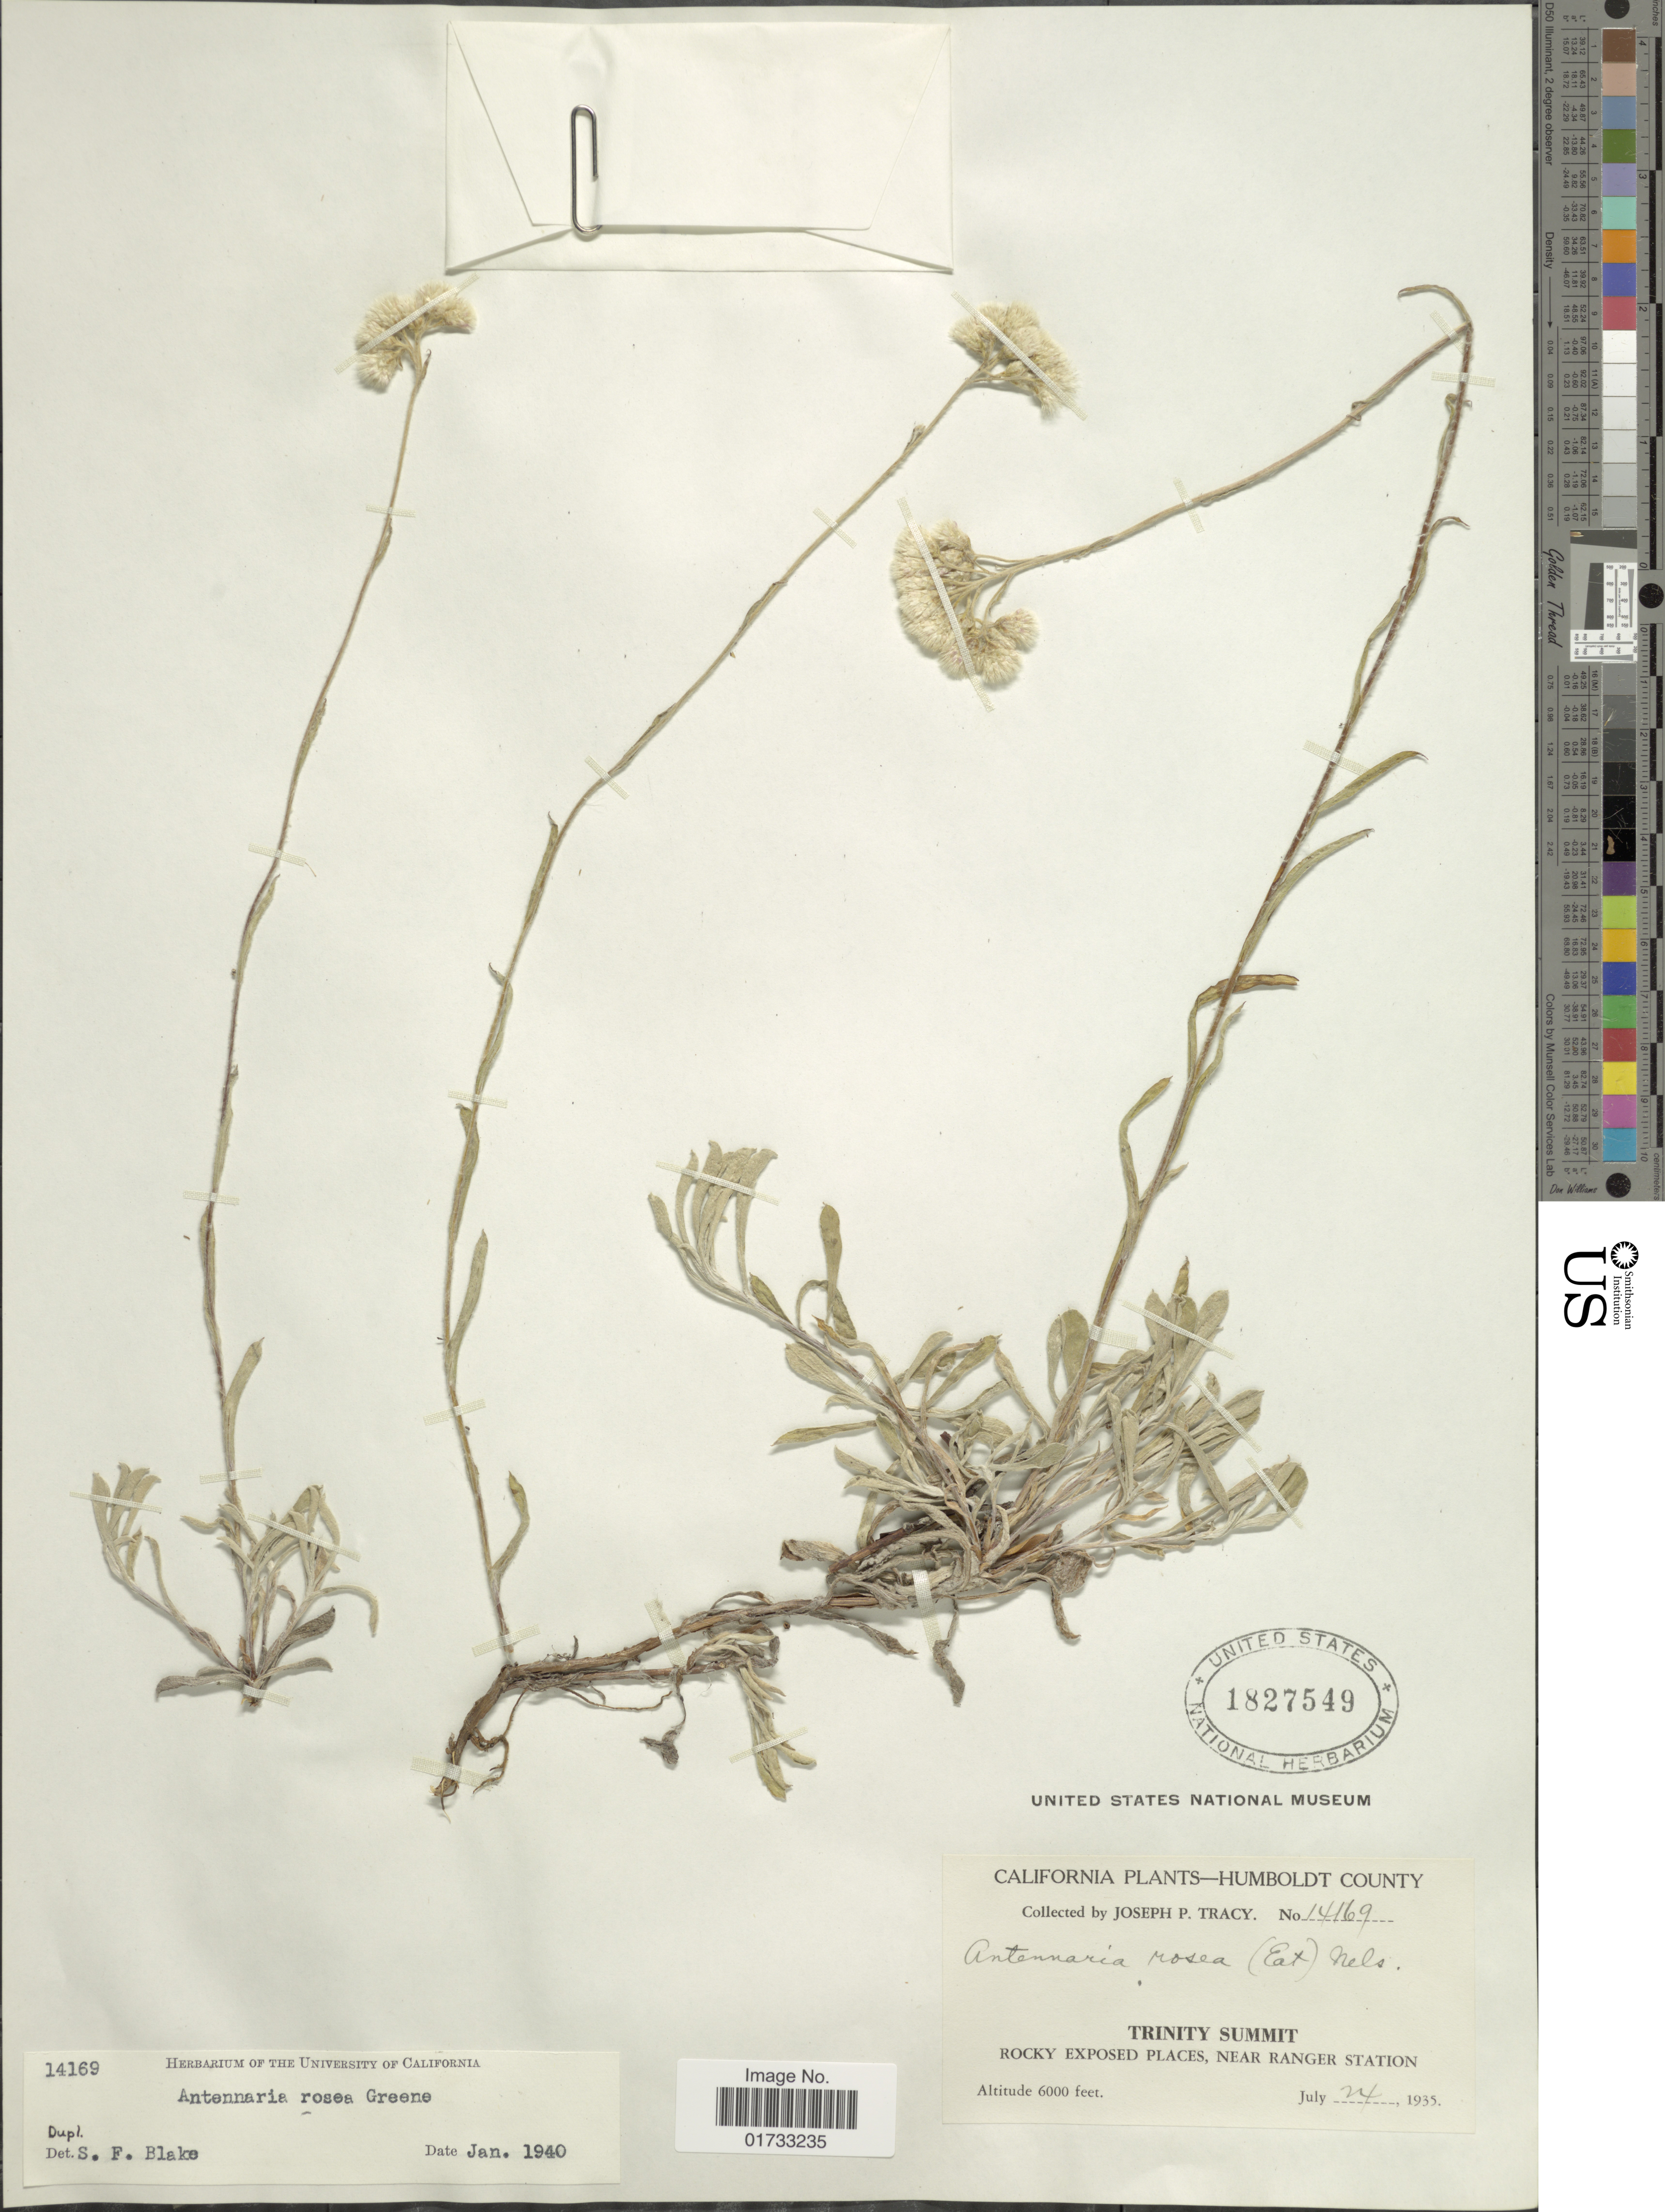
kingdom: Plantae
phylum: Tracheophyta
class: Magnoliopsida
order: Asterales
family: Asteraceae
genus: Antennaria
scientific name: Antennaria rosea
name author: Greene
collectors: J. Tracy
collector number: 1469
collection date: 1935-07-24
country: United States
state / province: California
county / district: Humboldt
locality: Humboldt County, Trinity Summit, Rocky Exposed Places, near Ranger Station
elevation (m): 1829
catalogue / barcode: US 1827549